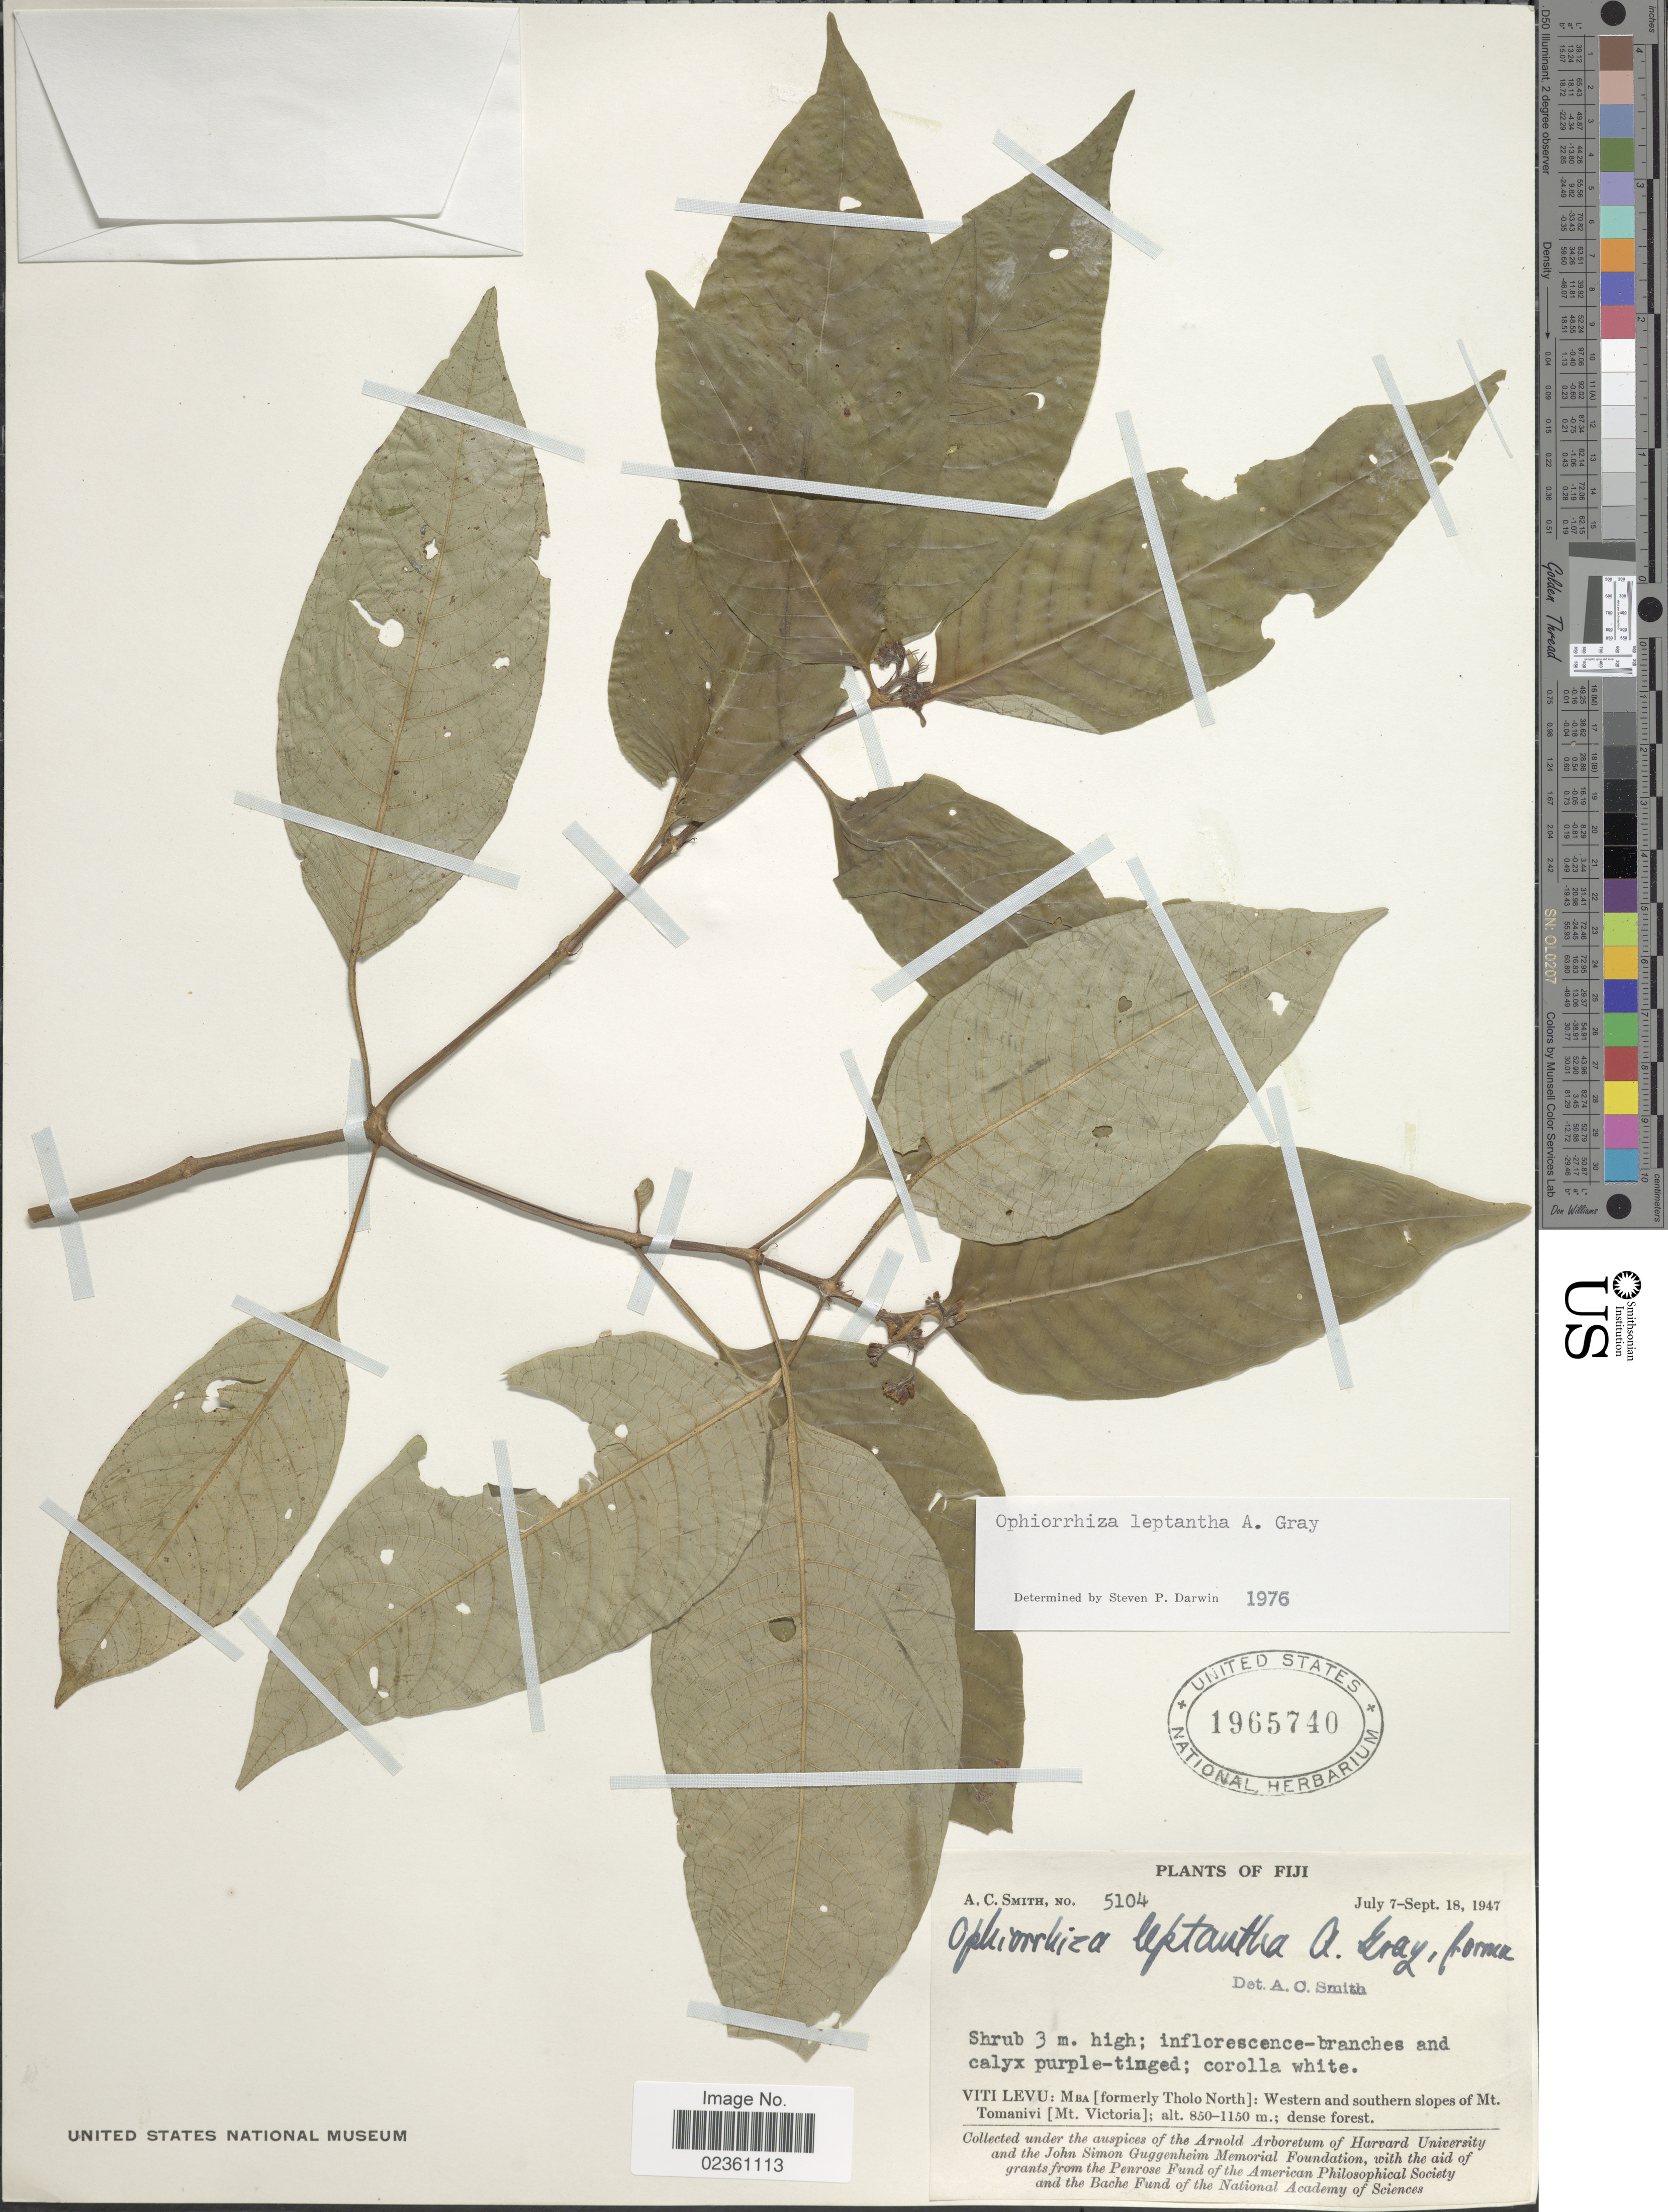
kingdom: Plantae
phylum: Tracheophyta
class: Magnoliopsida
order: Gentianales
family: Rubiaceae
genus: Ophiorrhiza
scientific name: Ophiorrhiza leptantha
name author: A. Gray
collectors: A. C. Smith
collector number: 5104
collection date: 1947-07-07/1947-09-18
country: Fiji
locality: Viti Levu: Mba [formerly Tholo North]: Western and southern slopes of Mt Tomanivi [Mt Victoria]; dense forest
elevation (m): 850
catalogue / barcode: US 1965740